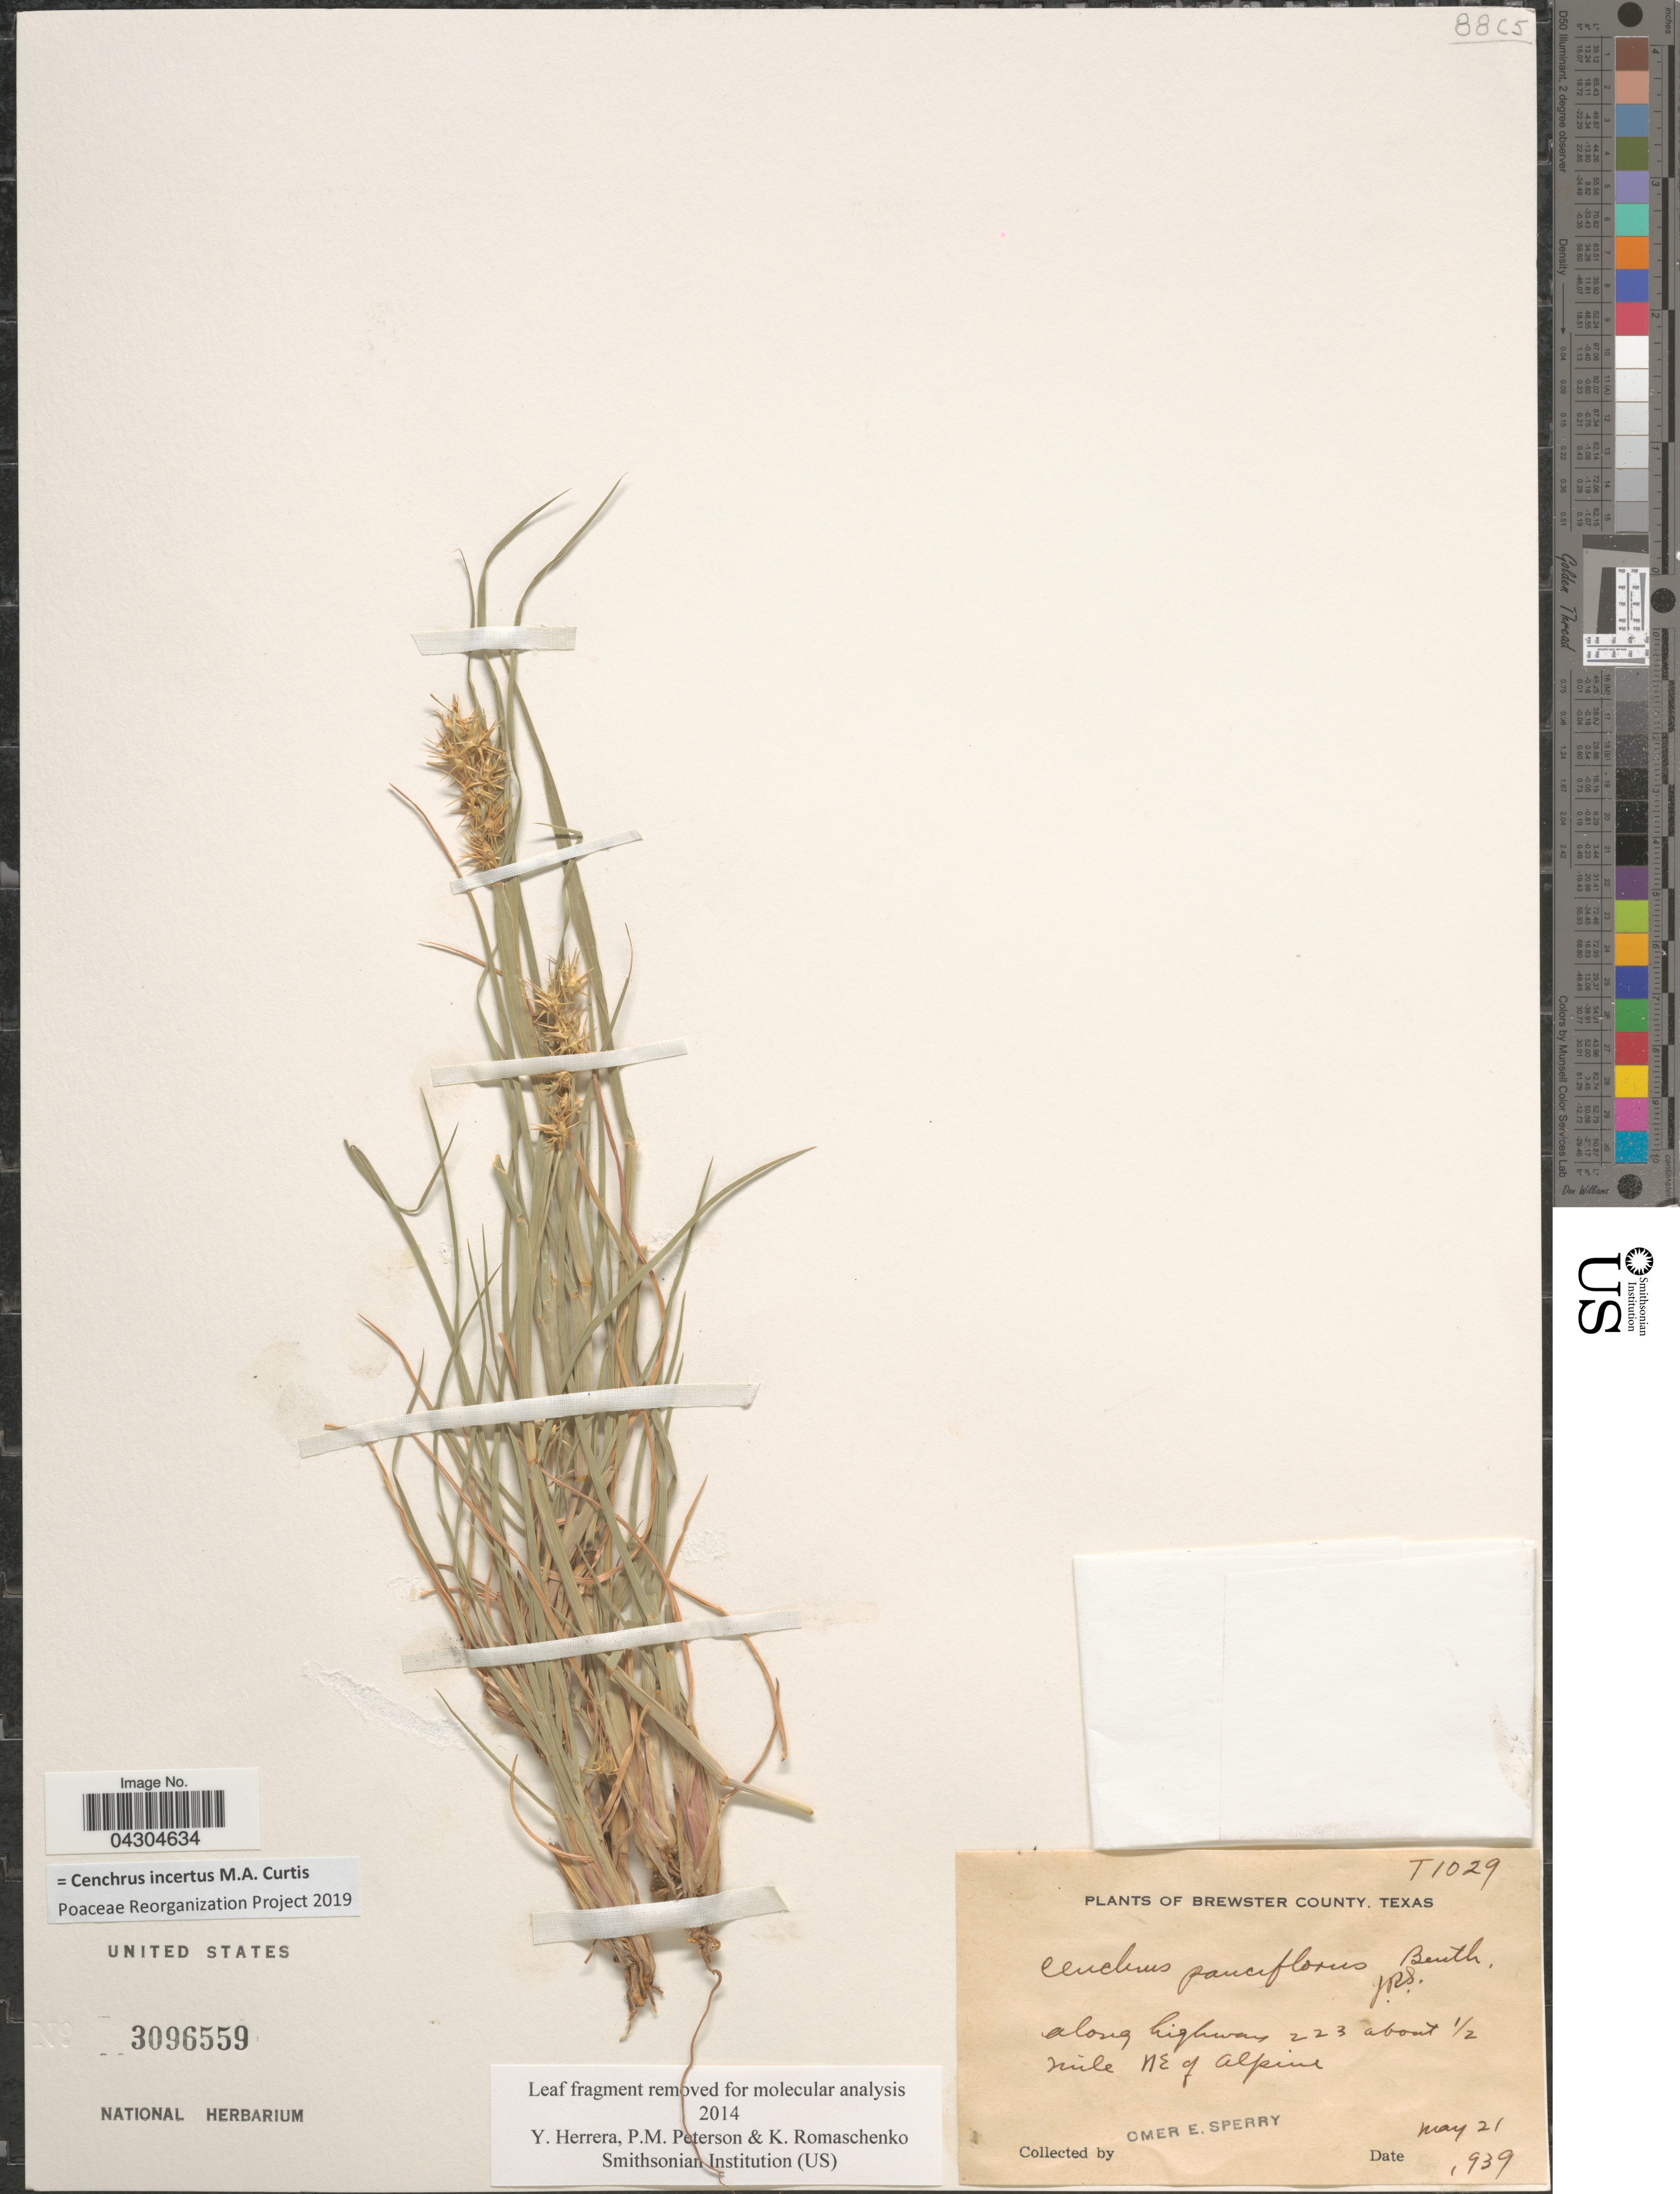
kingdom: Plantae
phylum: Tracheophyta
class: Liliopsida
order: Poales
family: Poaceae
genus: Cenchrus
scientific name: Cenchrus incertus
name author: M.A. Curtis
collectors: O. E. Sperry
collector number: T1029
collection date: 1939-05-21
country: United States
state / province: Texas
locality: Brewster County. Along highway 223 about 1/2 mile NE of Alpine.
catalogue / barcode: US 3096559